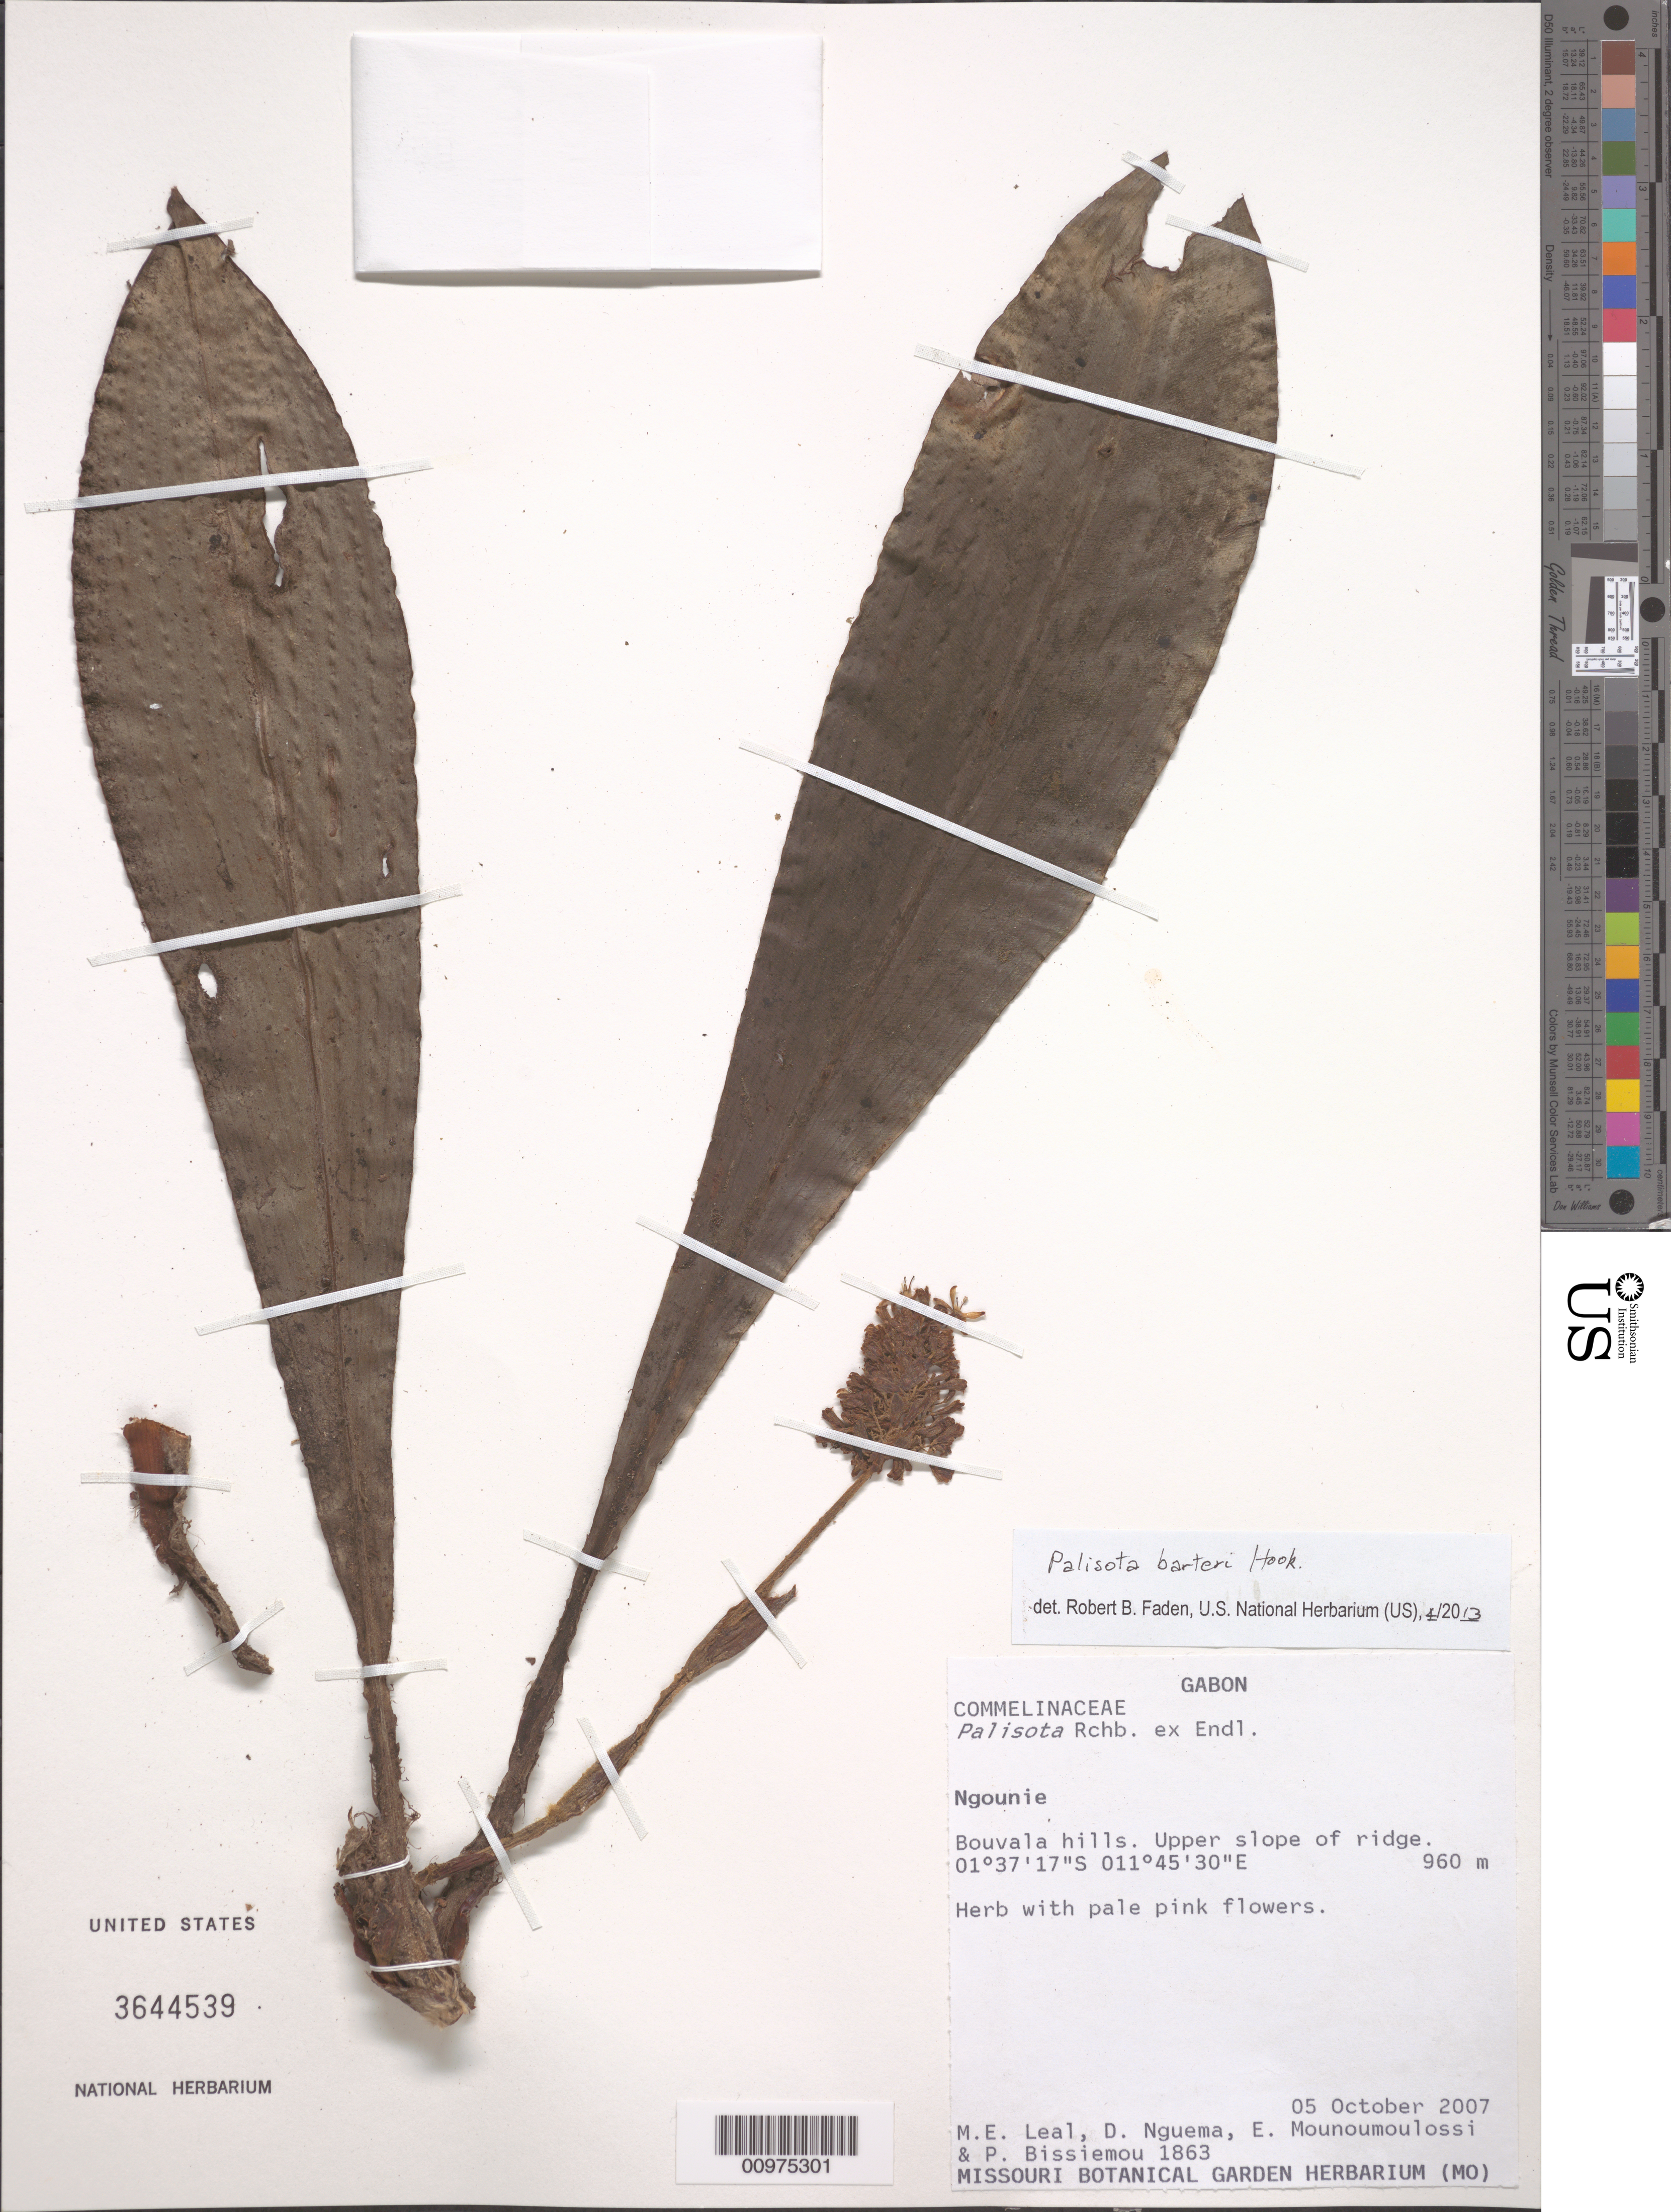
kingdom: Plantae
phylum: Tracheophyta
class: Liliopsida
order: Commelinales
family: Commelinaceae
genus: Palisota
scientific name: Palisota barteri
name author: Hook.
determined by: Faden, Robert B., (US), Smithsonian Institution - National Museum of Natural History (UNITED STATES)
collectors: M. E. Leal et al.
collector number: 1863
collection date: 2007-10-05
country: Gabon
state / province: Ngounie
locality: Bouvala hills.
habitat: Upper slope of ridge.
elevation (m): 960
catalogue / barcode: US 3644539